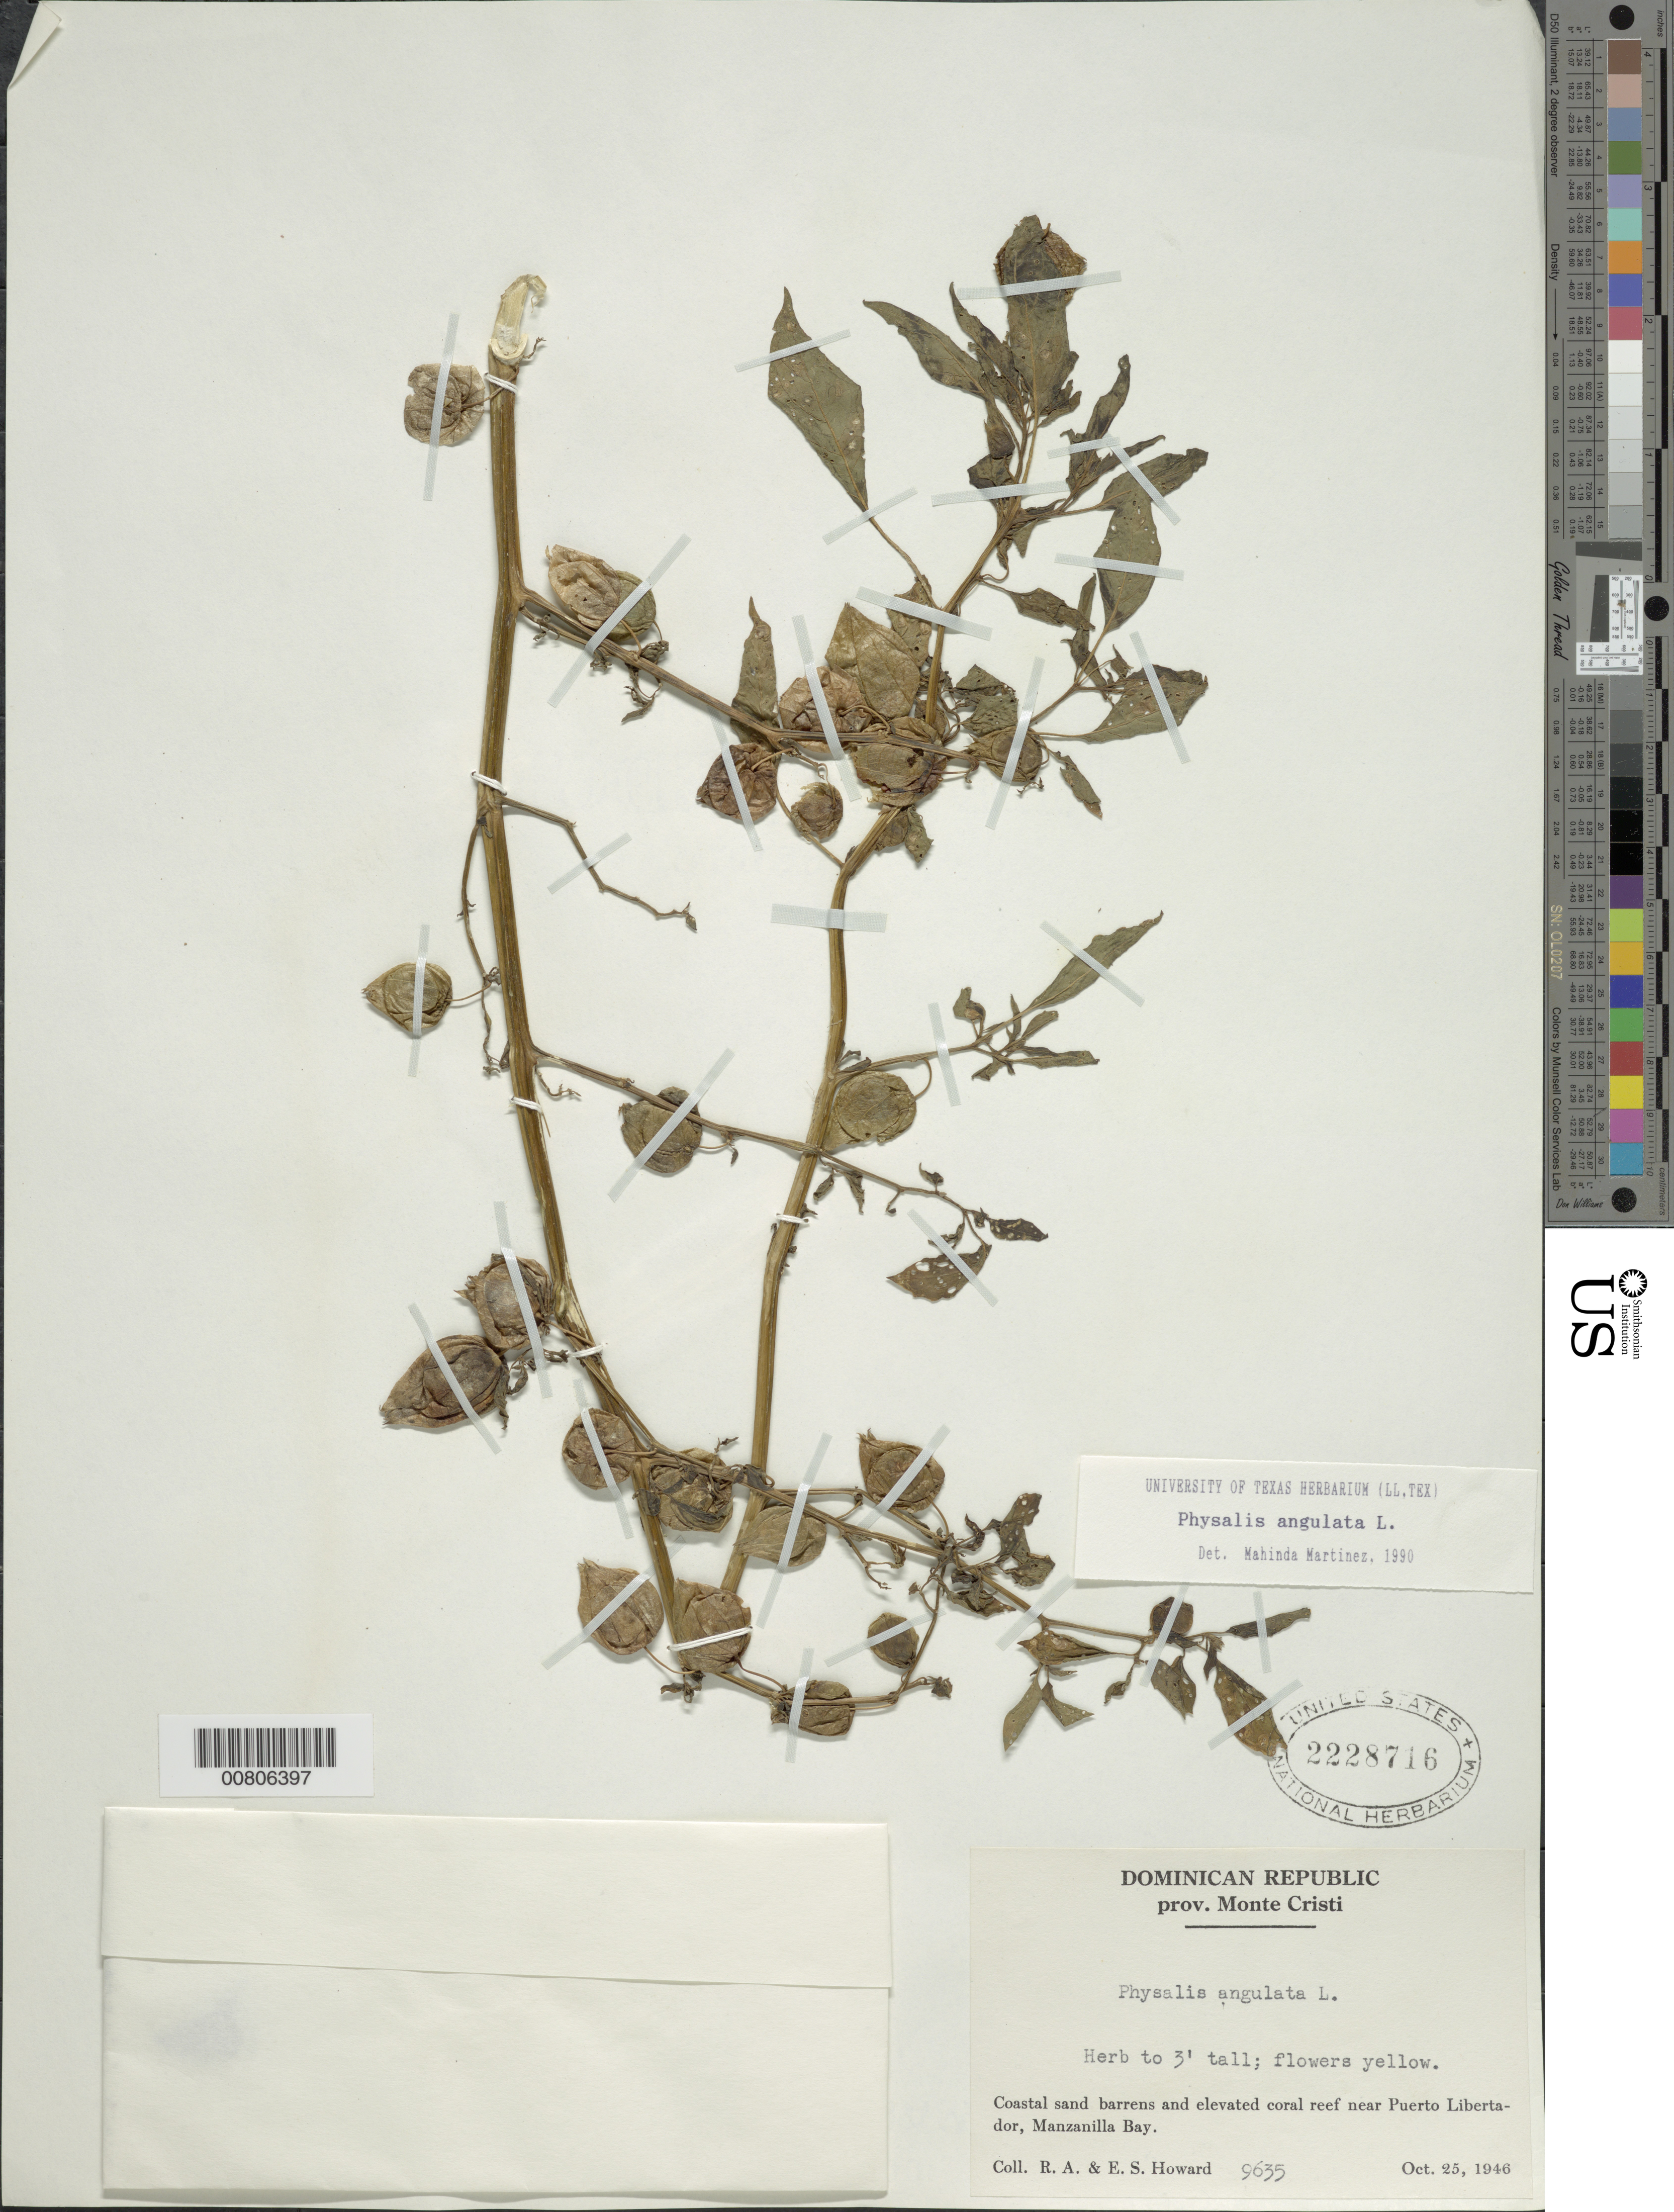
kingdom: Plantae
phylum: Tracheophyta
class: Magnoliopsida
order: Solanales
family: Solanaceae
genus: Physalis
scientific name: Physalis angulata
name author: L.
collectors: R. A. Howard & E. S. Howard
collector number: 9635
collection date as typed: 25 Oct 1946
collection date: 1946-10-25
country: Dominican Republic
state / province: Monte Cristi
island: Hispaniola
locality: Near Puerto Libertador, Manzanilla Bay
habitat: Coastal sand barrens and elevated coral reef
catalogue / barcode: US 2228716